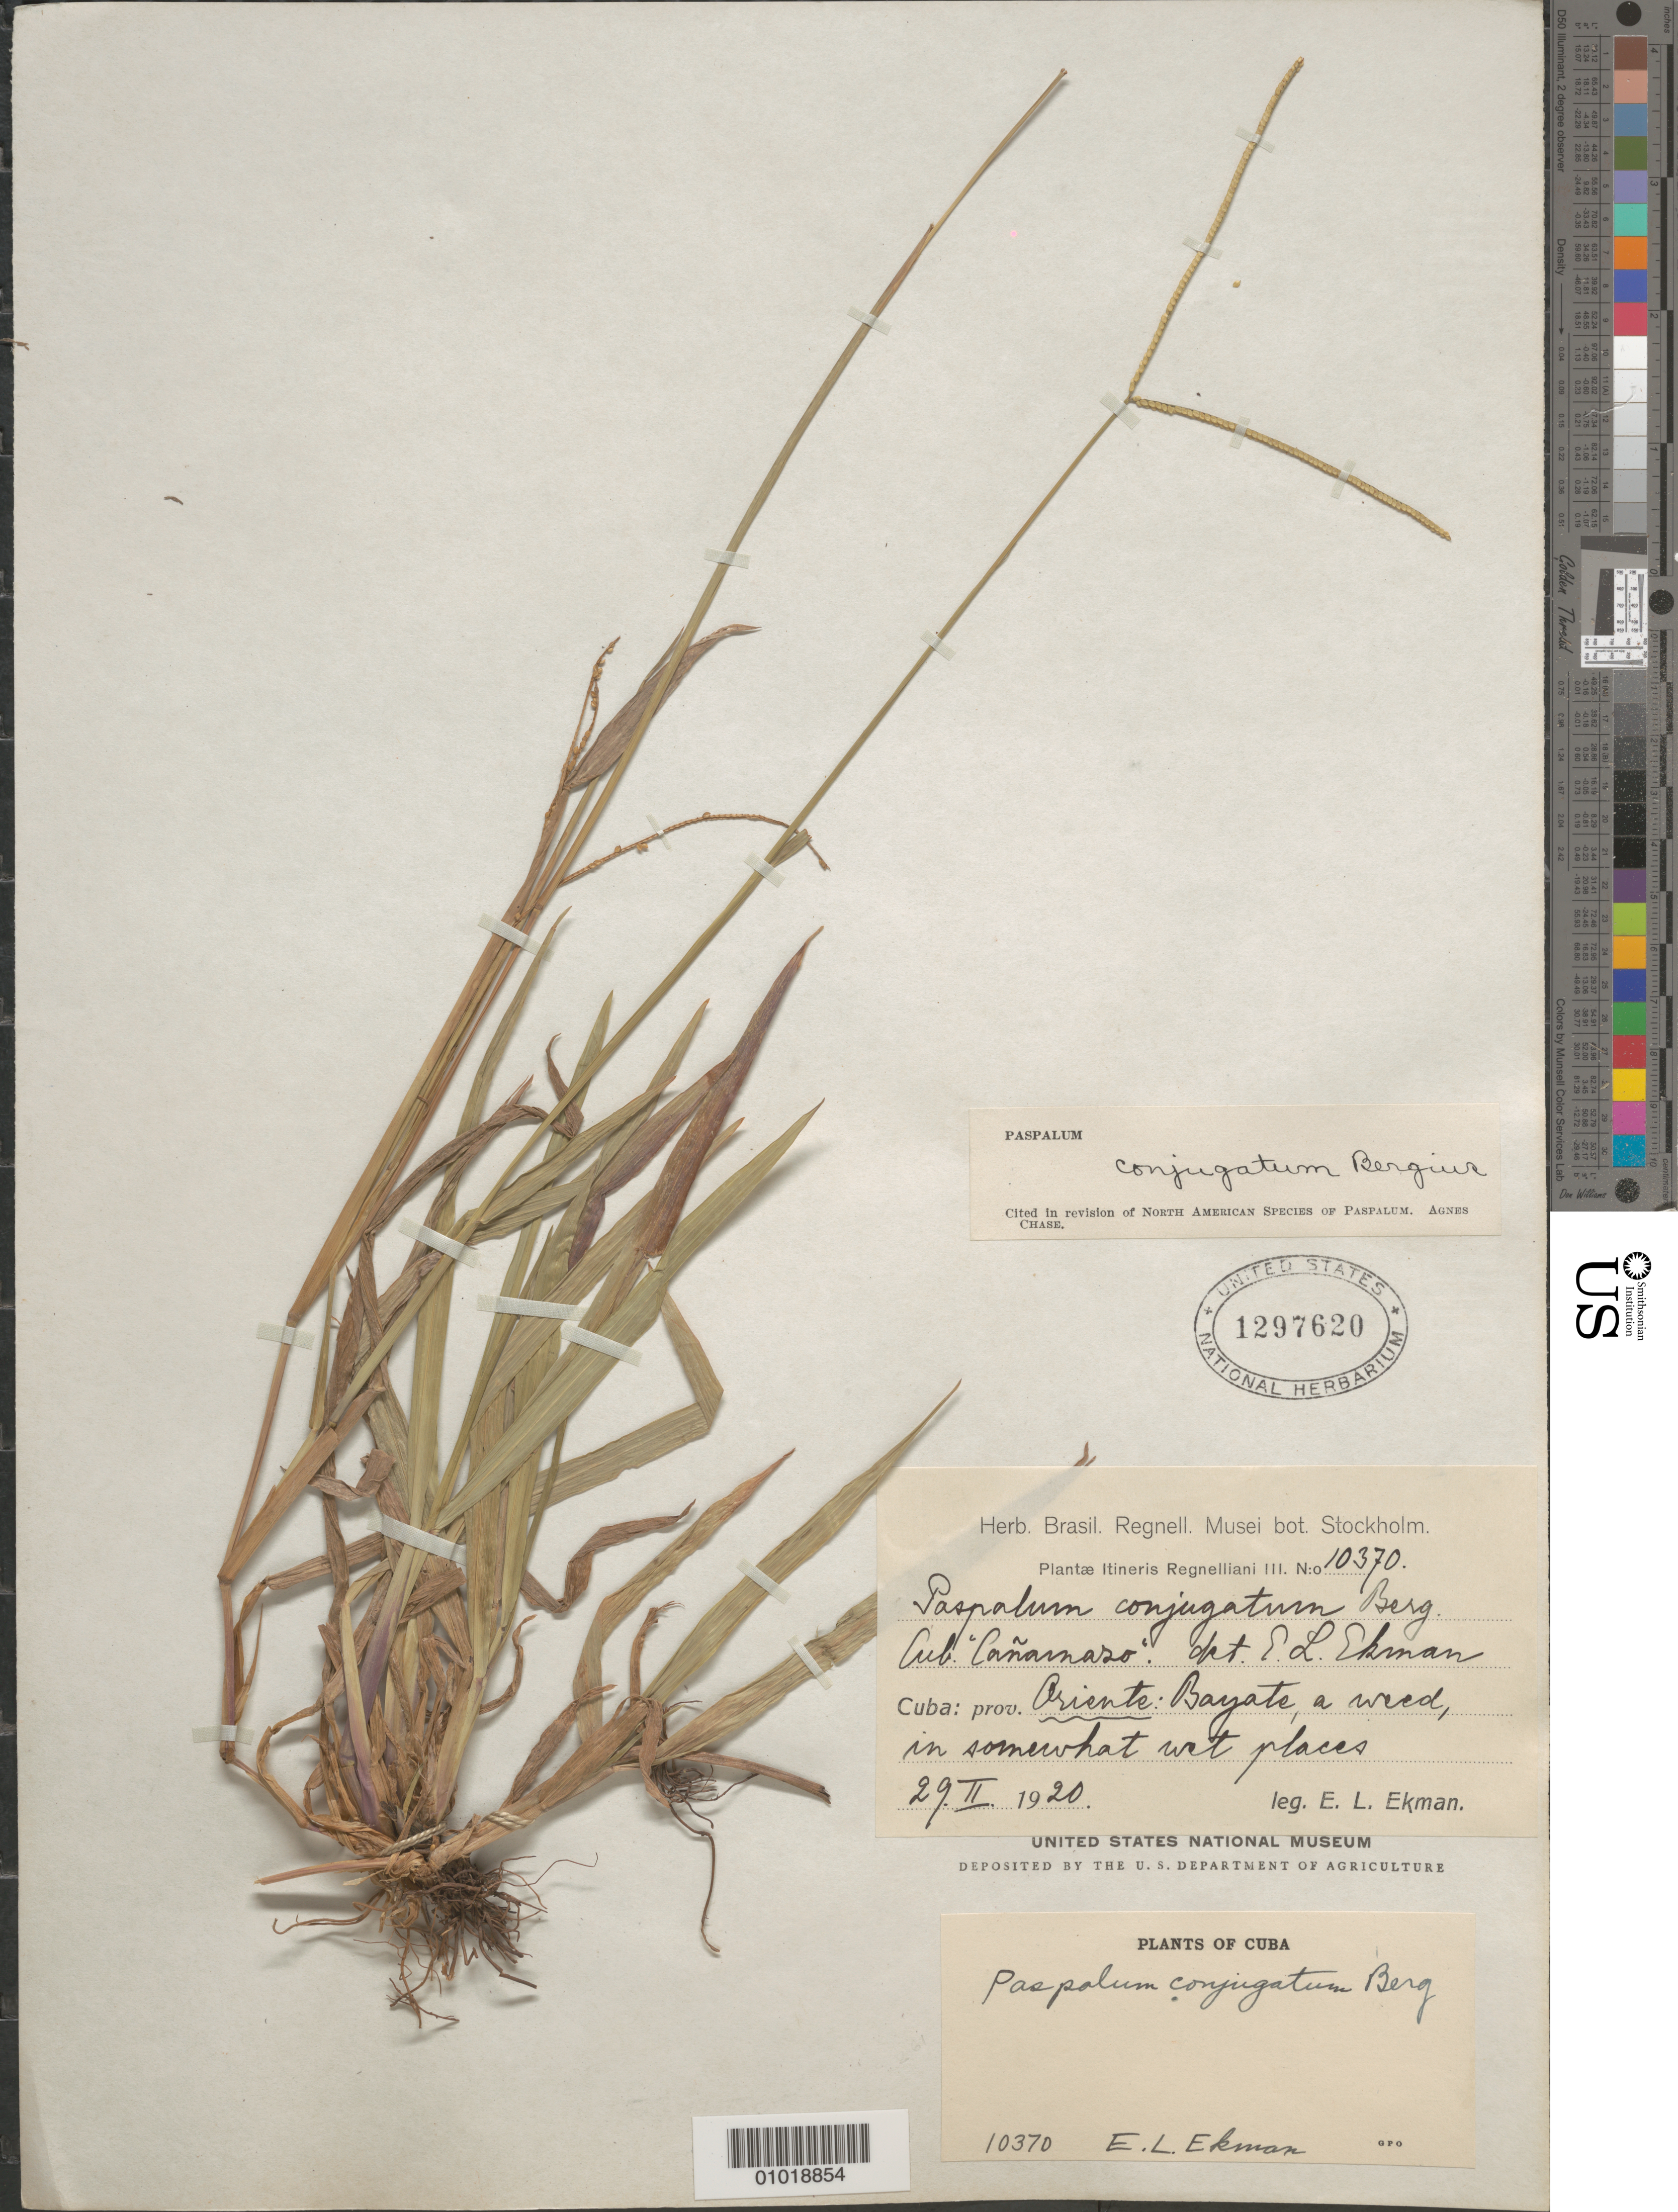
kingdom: Plantae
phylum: Tracheophyta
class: Liliopsida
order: Poales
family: Poaceae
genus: Paspalum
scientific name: Paspalum conjugatum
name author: P.J. Bergius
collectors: E. L. Ekman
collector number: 10370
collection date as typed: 29 Feb 1920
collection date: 1920-02-29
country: Cuba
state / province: Santiago de Cuba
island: Cuba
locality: Oriente: Bayate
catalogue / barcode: US 1297620